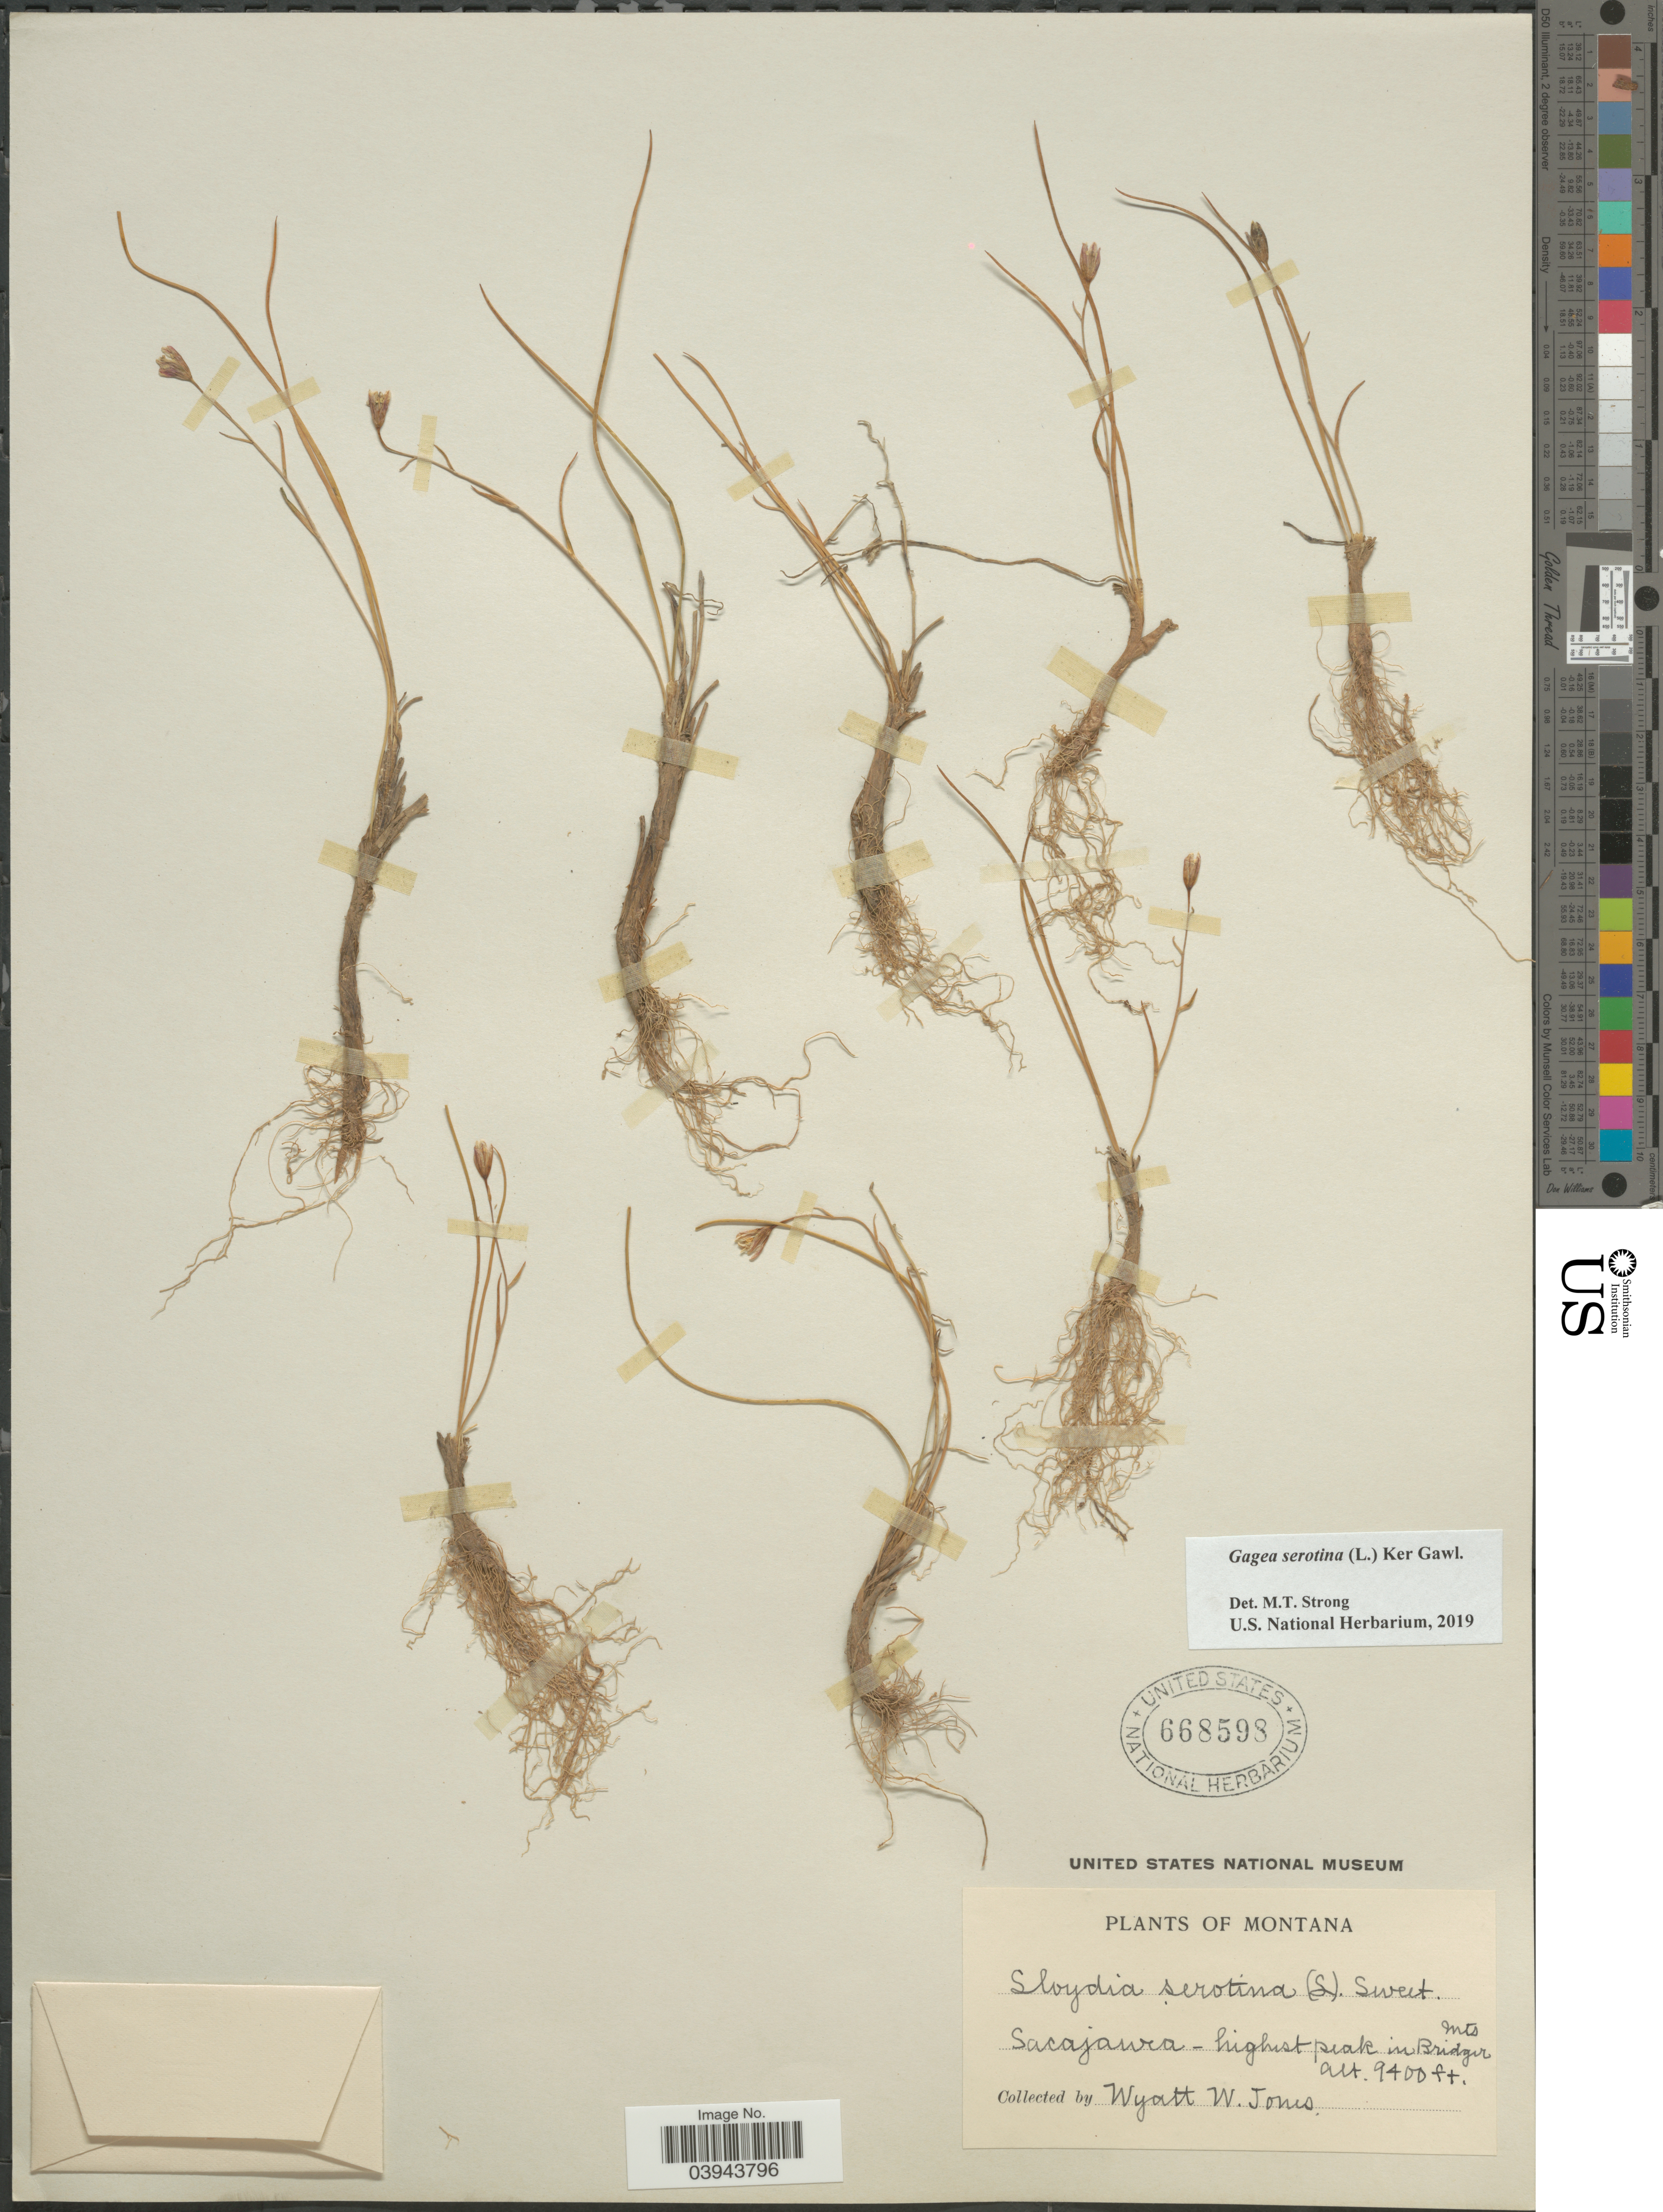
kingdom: Plantae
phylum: Tracheophyta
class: Liliopsida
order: Liliales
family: Liliaceae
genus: Lloydia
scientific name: Lloydia serotina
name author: (L.) Salisb. ex Rchb.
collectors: W. W. Jones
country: United States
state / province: Montana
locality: Sacajawea - highest peak in Bridger Mts.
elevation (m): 2865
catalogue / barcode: US 668598